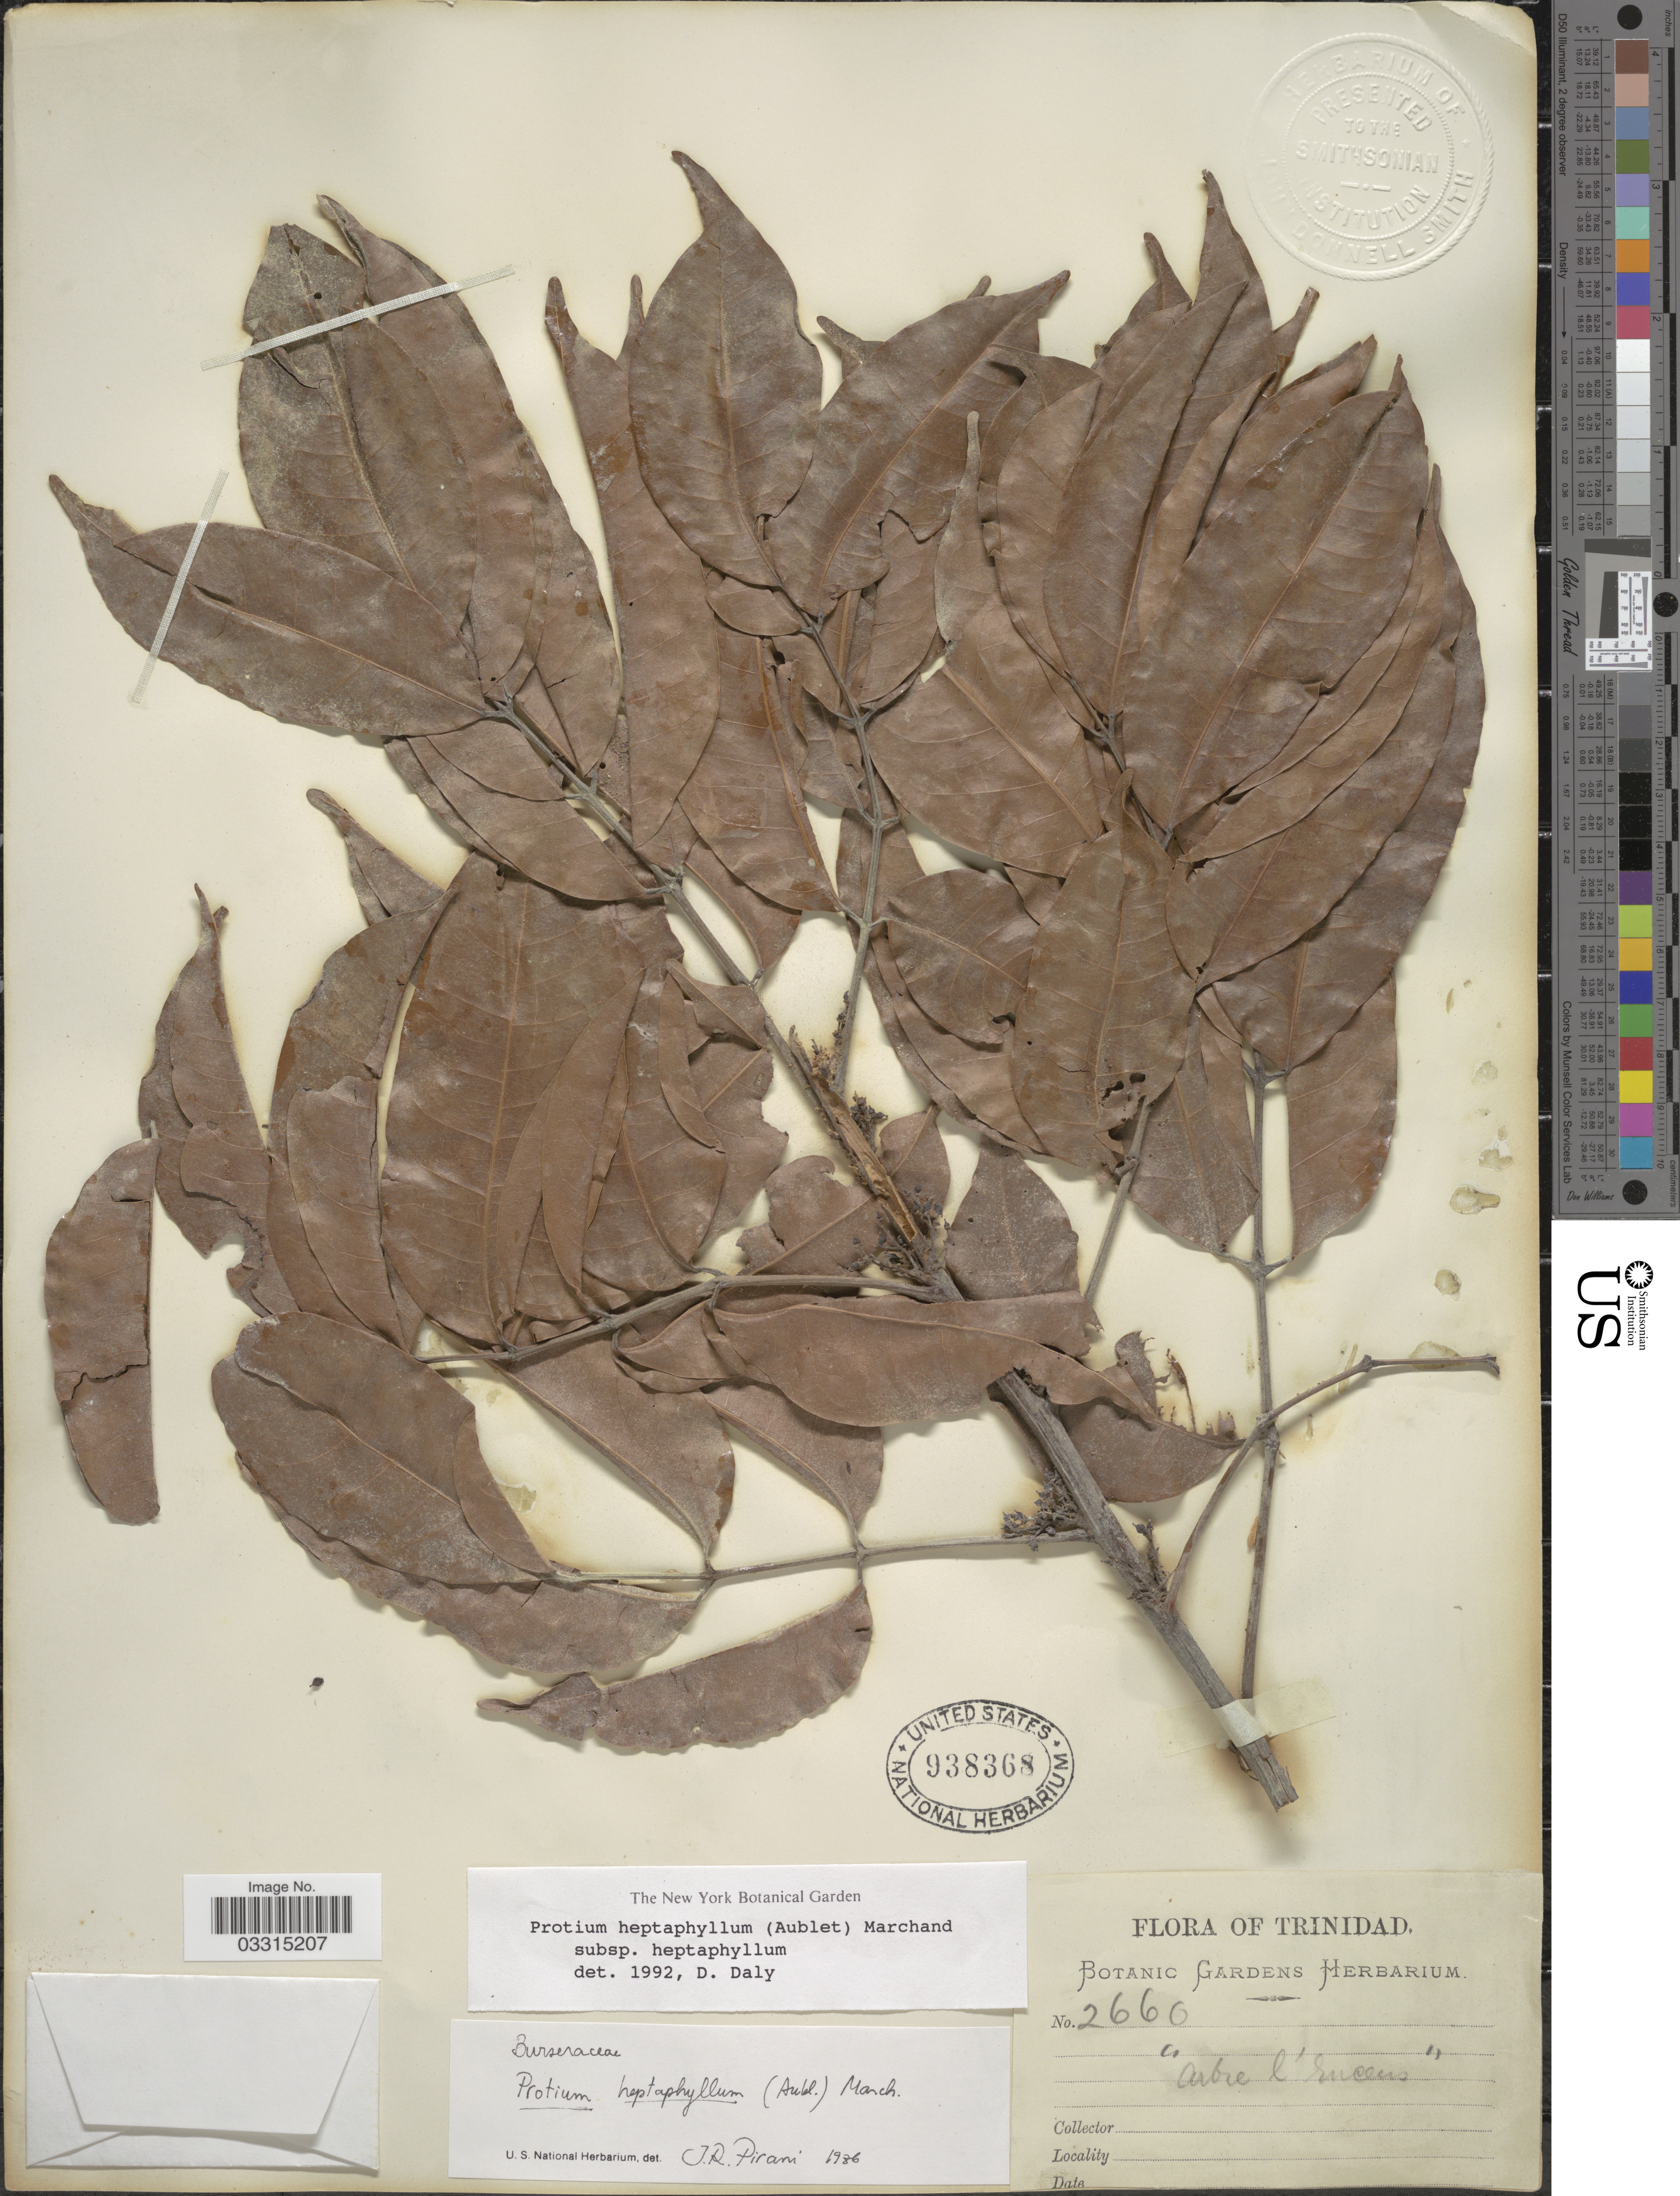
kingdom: Plantae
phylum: Tracheophyta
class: Magnoliopsida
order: Sapindales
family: Burseraceae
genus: Protium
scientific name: Protium heptaphyllum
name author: (Aubl.) Marchand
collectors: ex herb. Botanic Gardens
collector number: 2660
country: Trinidad and Tobago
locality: Trinidad.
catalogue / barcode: US 938368